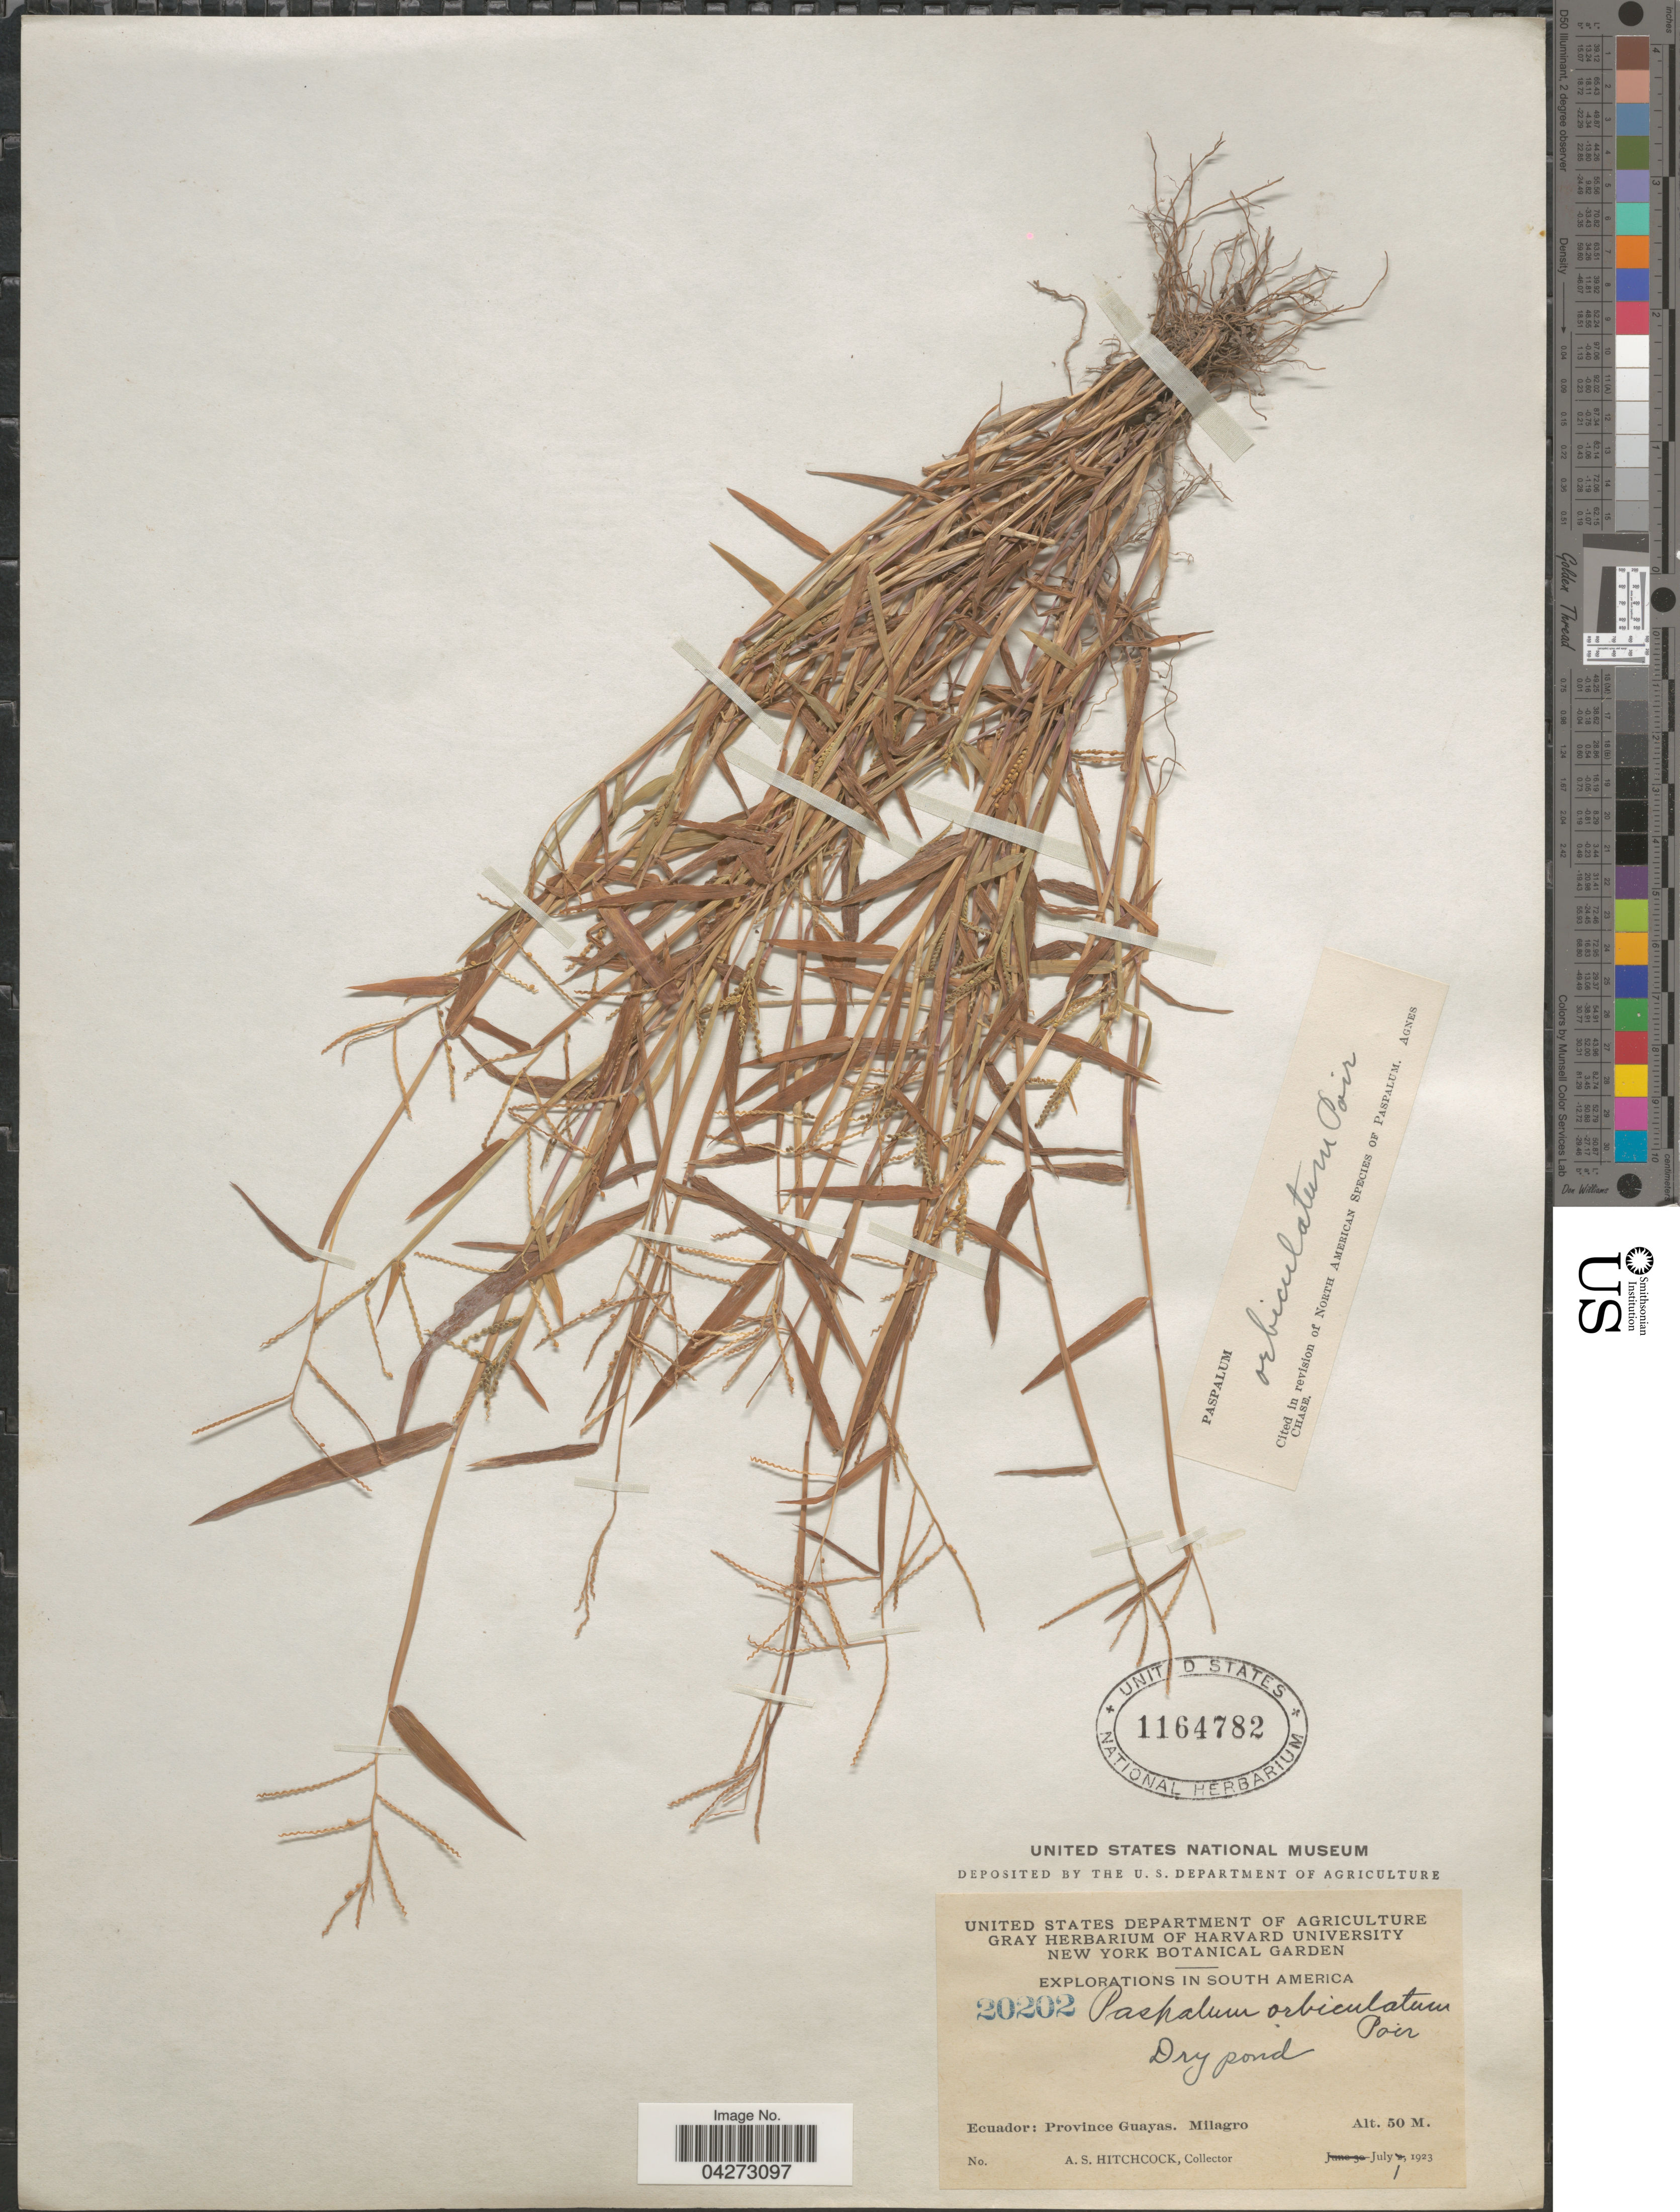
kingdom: Plantae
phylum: Tracheophyta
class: Liliopsida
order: Poales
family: Poaceae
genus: Paspalum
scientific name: Paspalum orbiculatum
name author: Poir.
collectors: A. S. Hitchcock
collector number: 20202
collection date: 1923-07-01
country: Ecuador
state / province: Guayas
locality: Explorations in South America. Milagro.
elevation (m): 50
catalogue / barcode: US 1164782